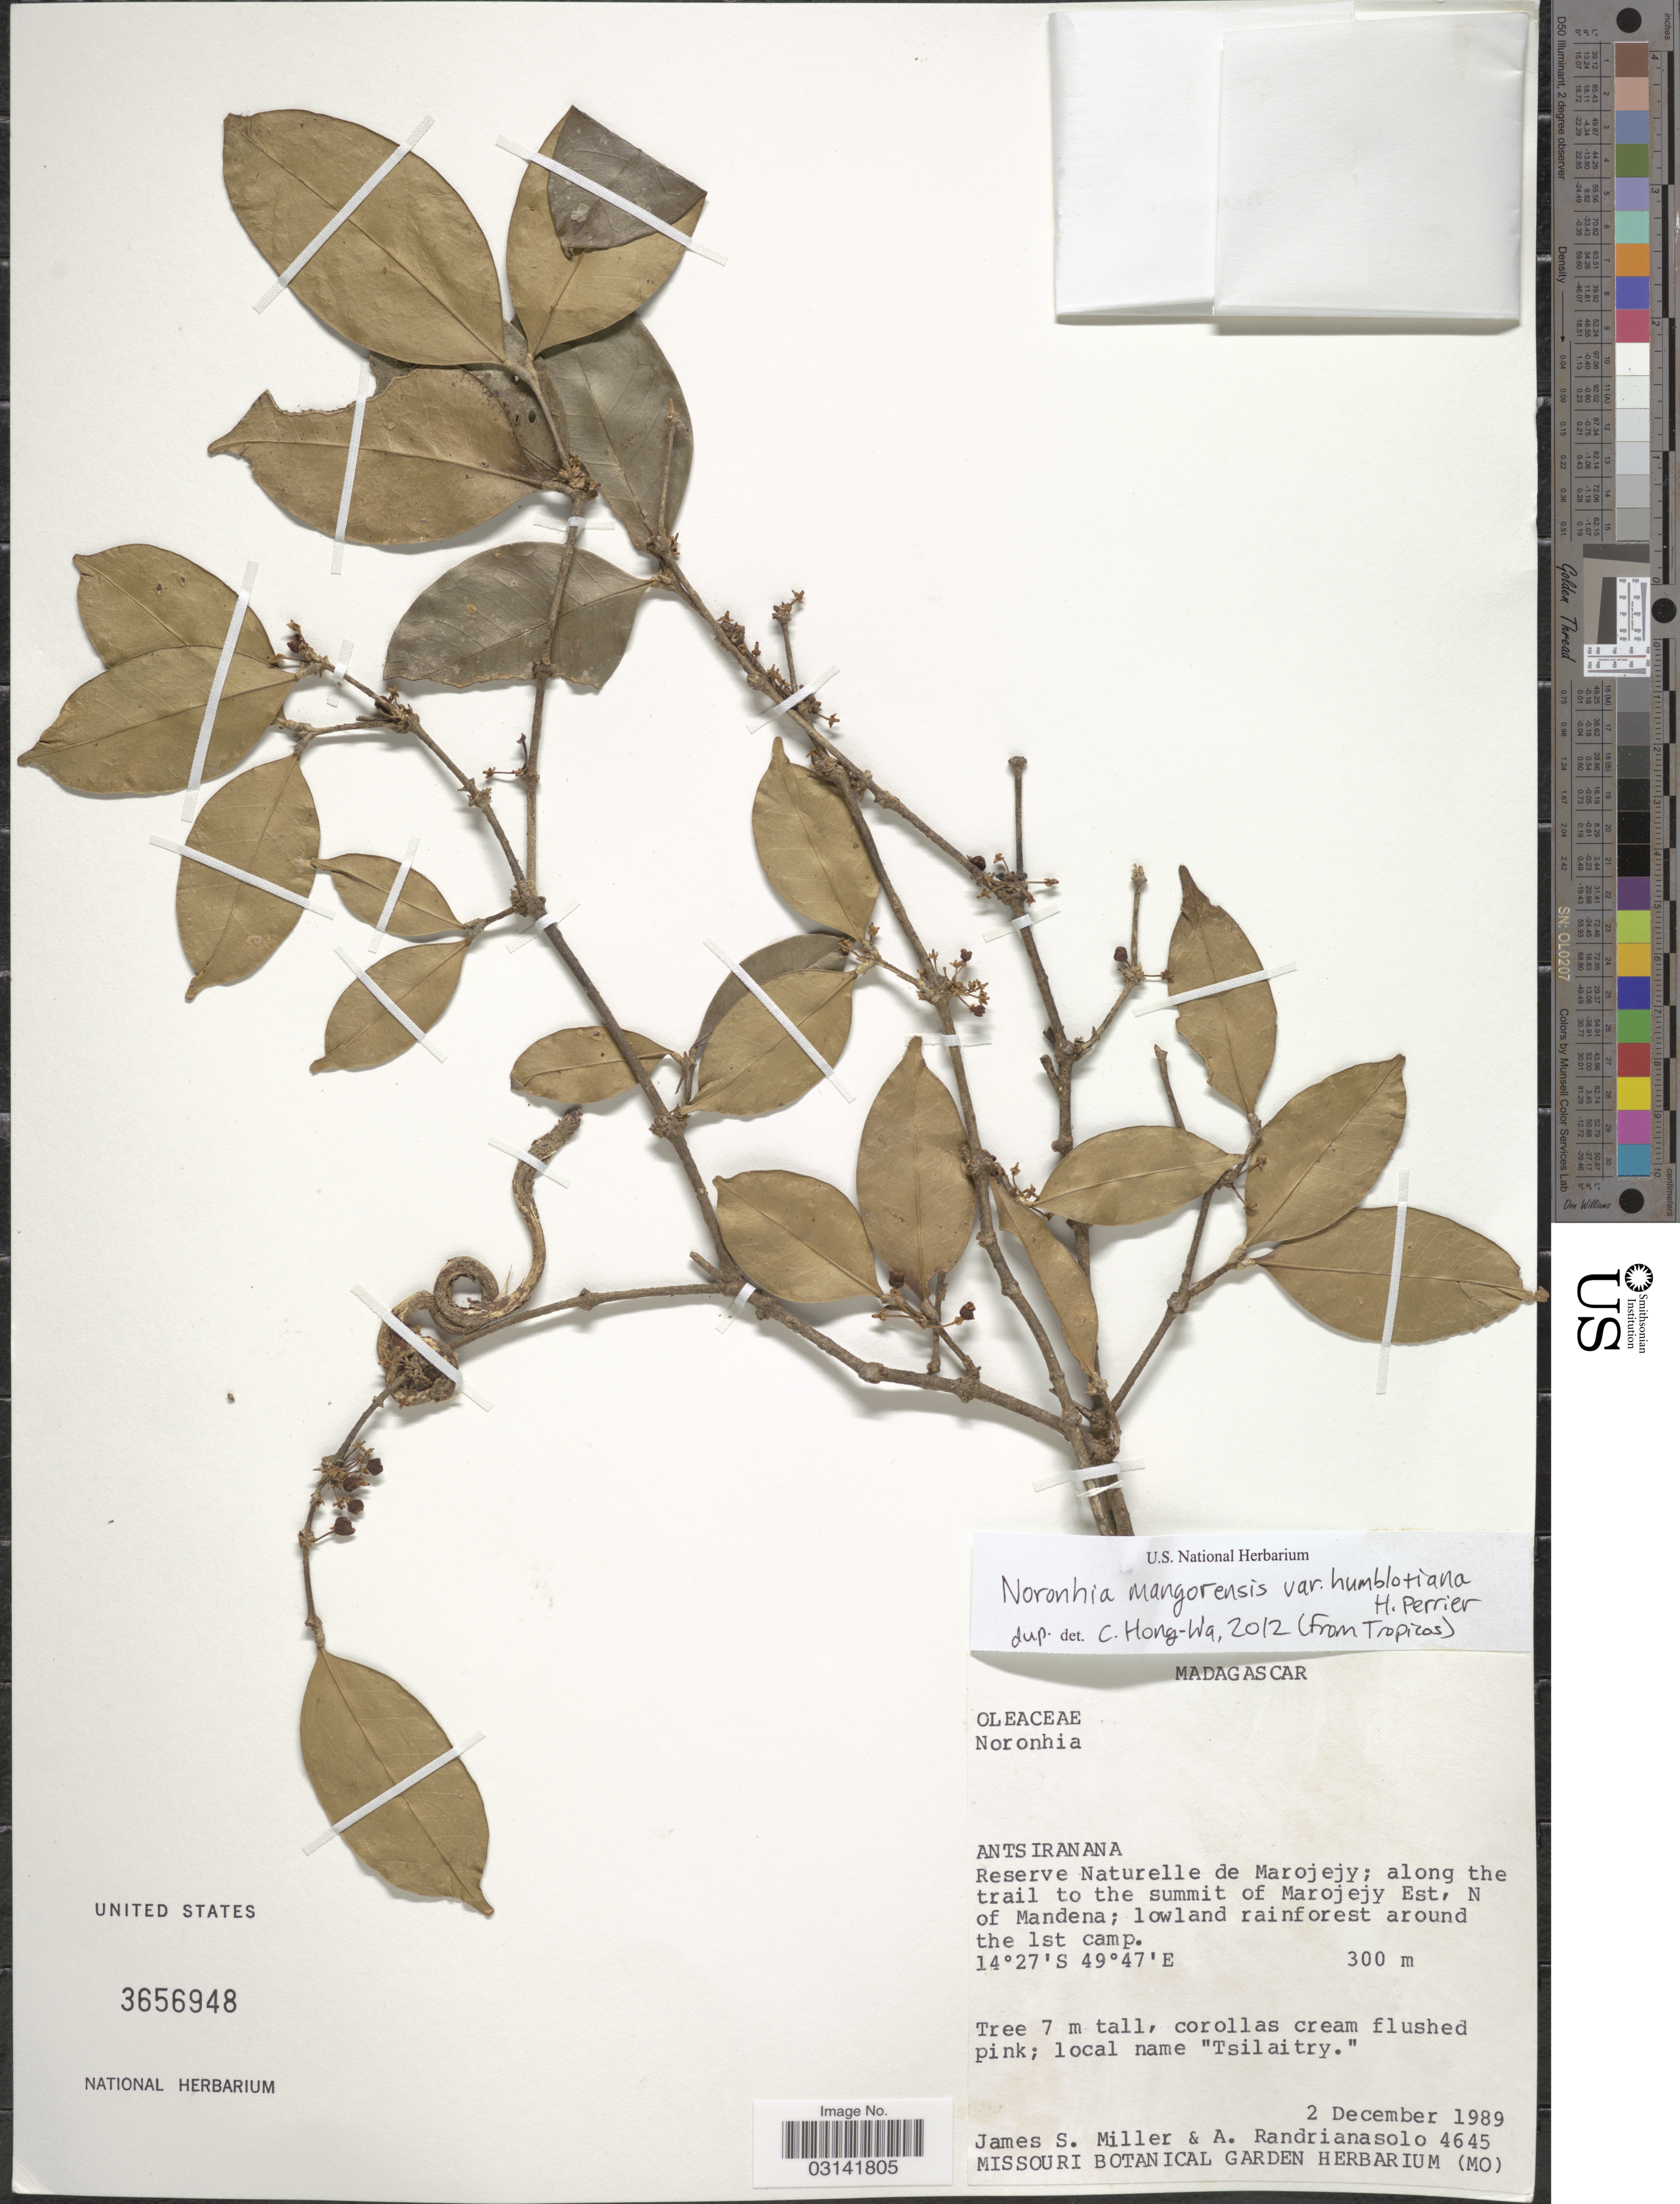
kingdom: Plantae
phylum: Tracheophyta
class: Magnoliopsida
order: Lamiales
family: Oleaceae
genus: Noronhia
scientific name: Noronhia mangorensis var. humblotiana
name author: H. Perrier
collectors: J. S. Miller & A. Randrianasolo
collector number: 4645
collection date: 1989-12-02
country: Madagascar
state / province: Sava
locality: Reserve Naturelle de Marojejy; along the trail to the summit of Marojejy Est, N of Mandena.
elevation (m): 300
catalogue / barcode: US 3656948